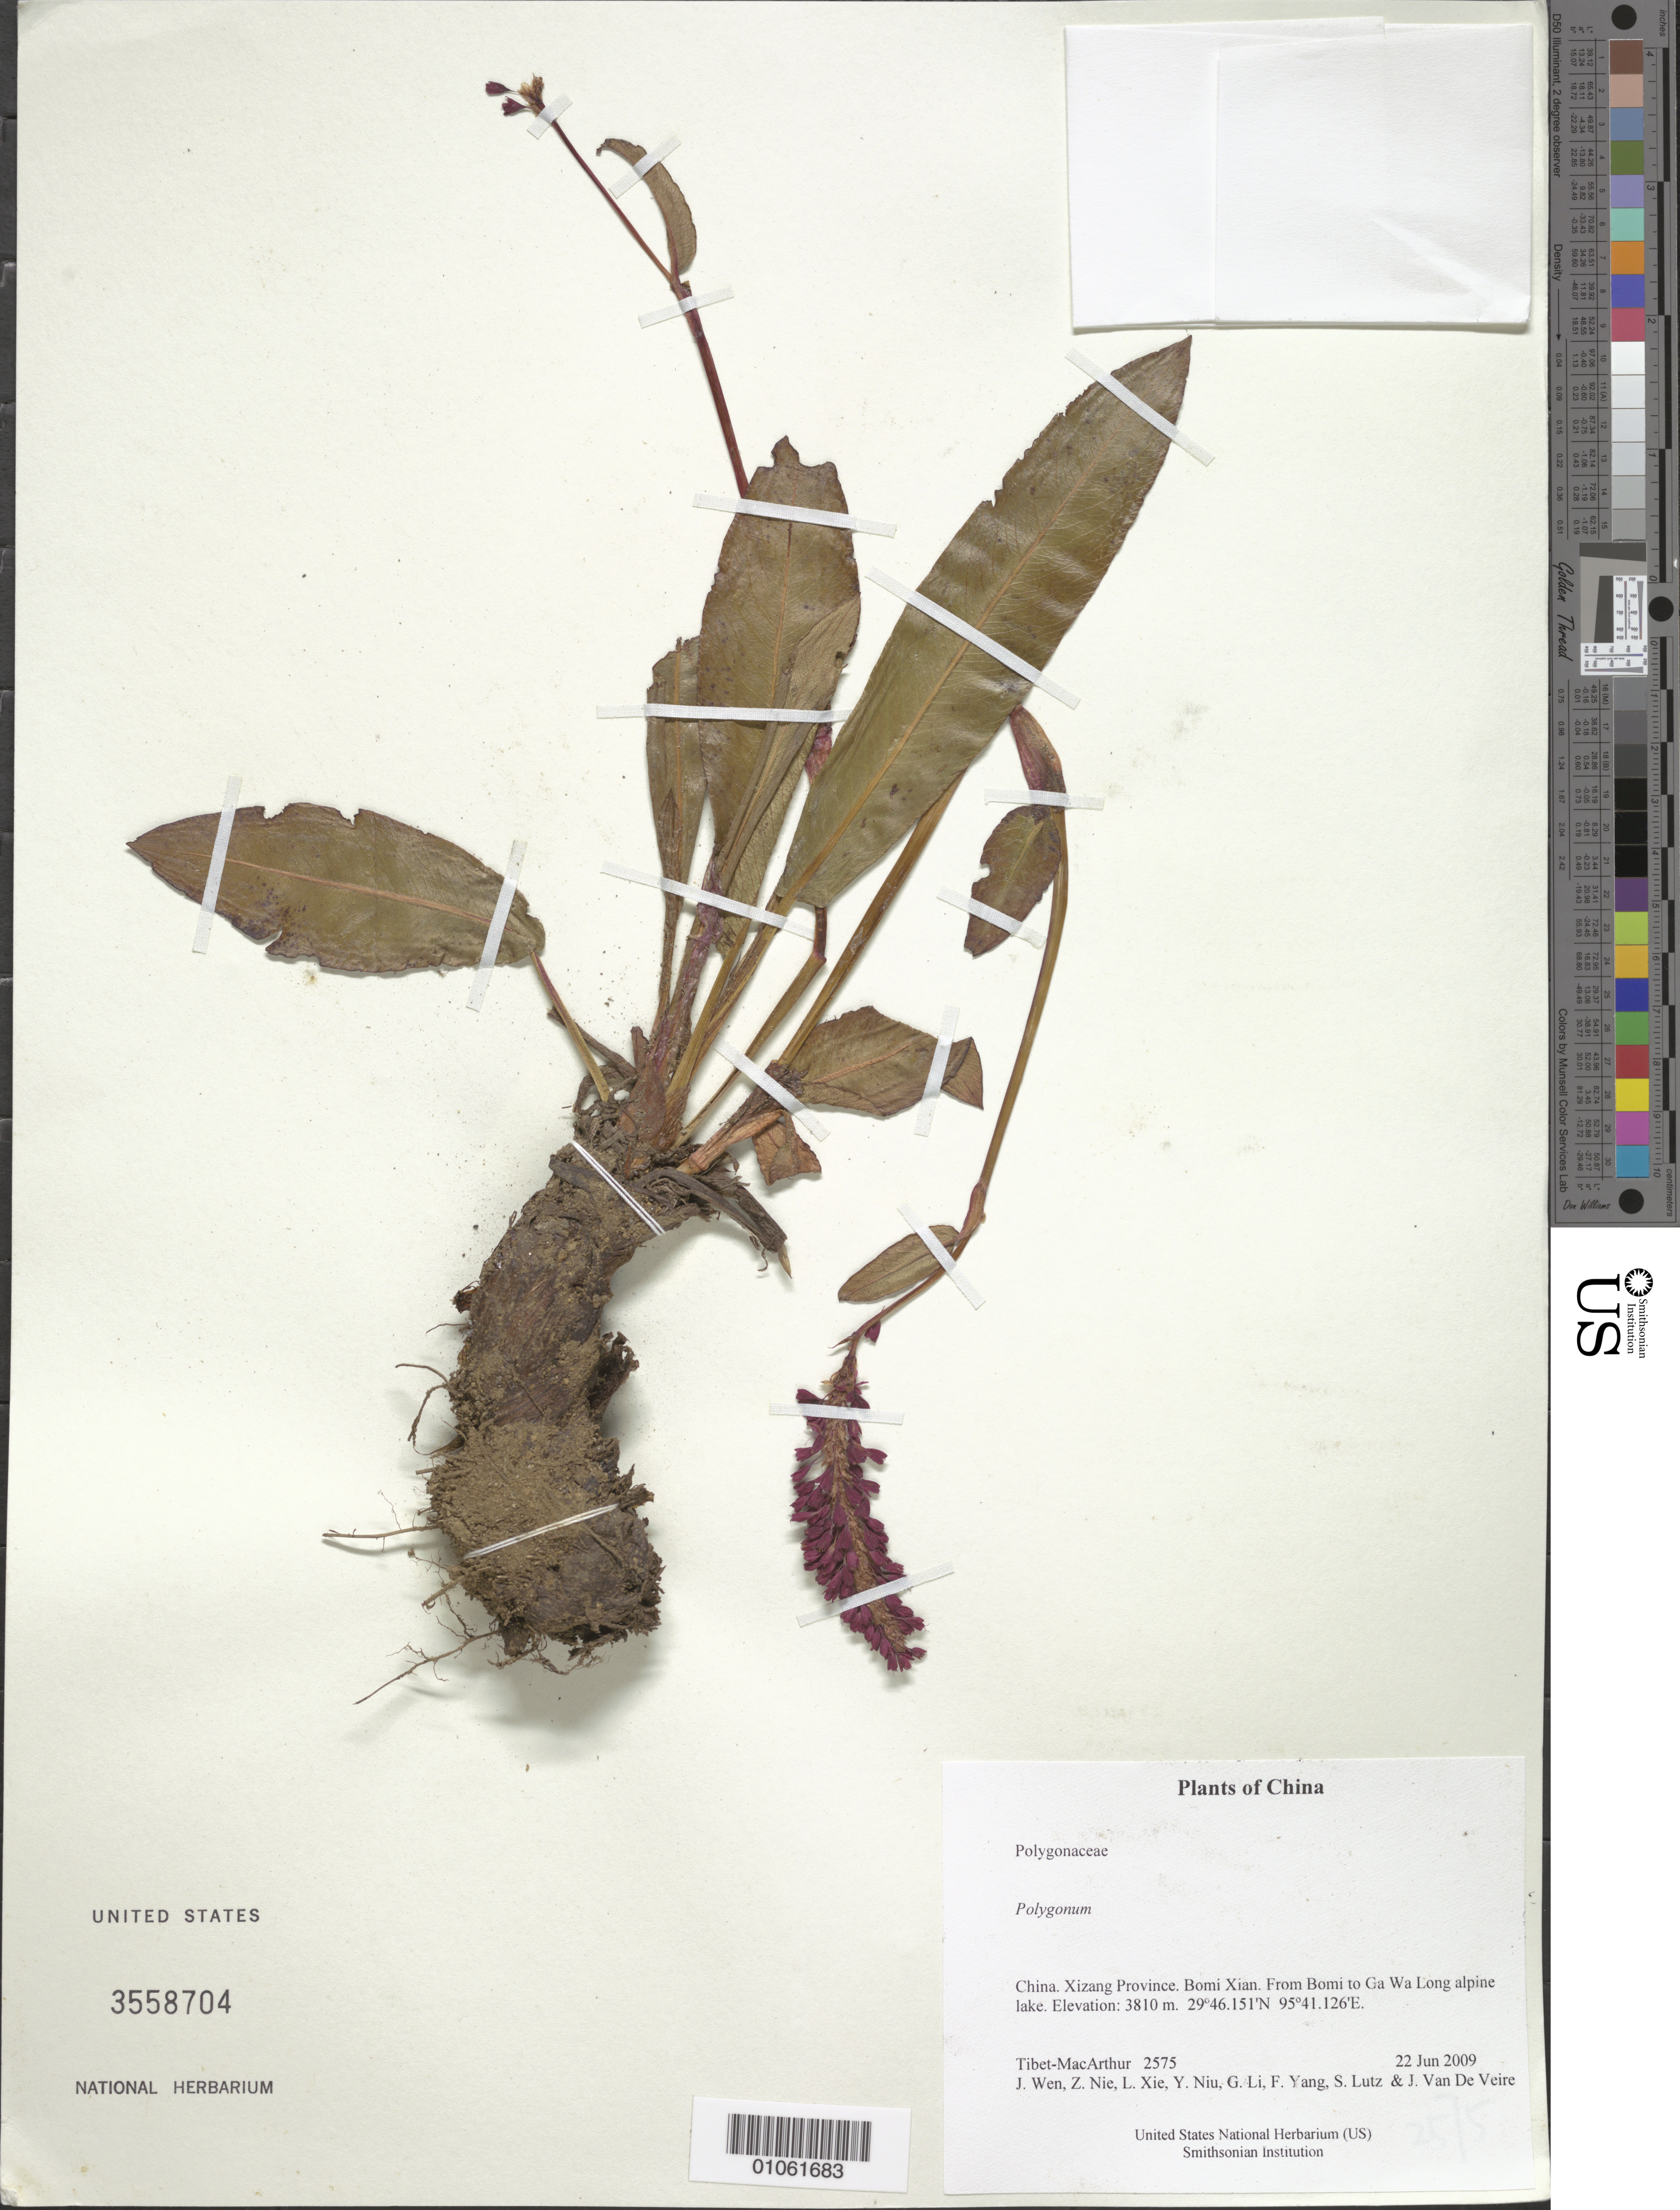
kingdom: Plantae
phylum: Tracheophyta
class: Magnoliopsida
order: Caryophyllales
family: Polygonaceae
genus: Bistorta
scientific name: Bistorta sp.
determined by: Strong, Mark T., (BOT), Smithsonian Institution - National Museum of Natural History (UNITED STATES)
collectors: Tibet-MacArthur, J. Wen, Z. Nie, L. Xie, Y. Niu, G. Li, F. Yang, S. Lutz & J. Van De Veire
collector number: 2575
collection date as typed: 22 Jun 2009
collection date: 2009-06-22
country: China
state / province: Xizang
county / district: Bomi Xian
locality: From Bomi to Ga Wa Long alpine lake.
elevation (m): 3810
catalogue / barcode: US 3558704